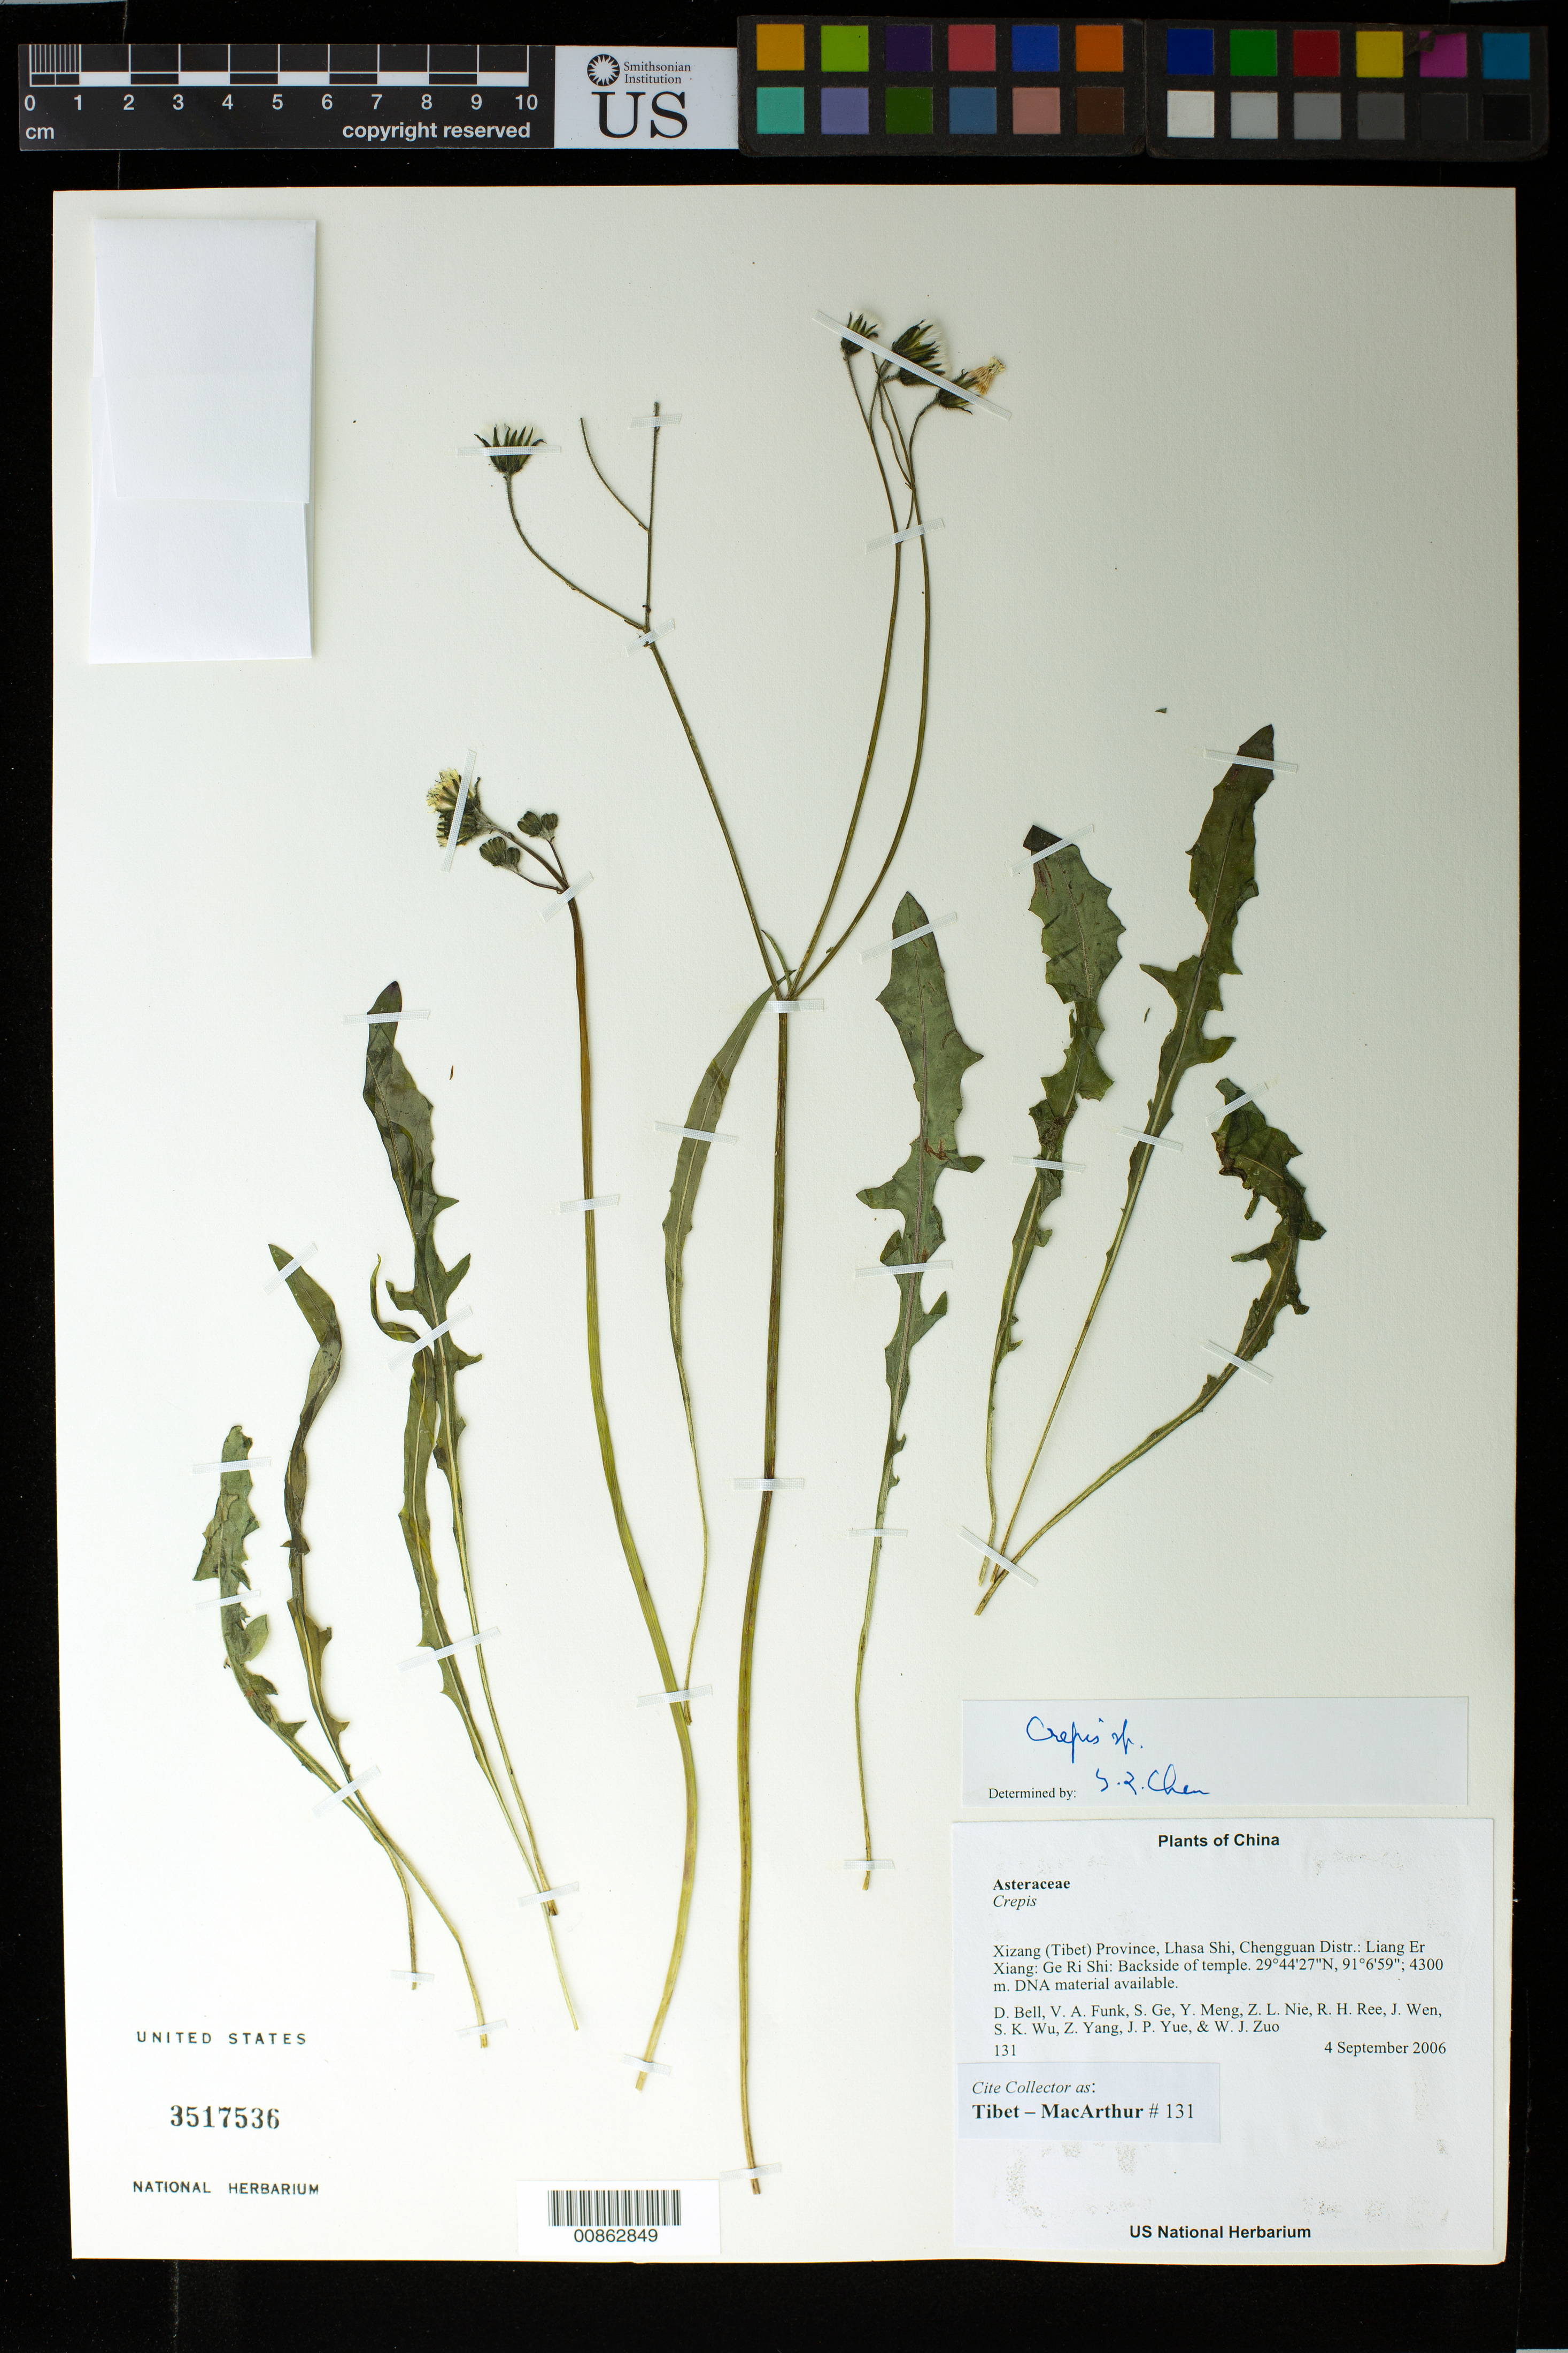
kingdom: Plantae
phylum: Tracheophyta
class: Magnoliopsida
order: Asterales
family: Asteraceae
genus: Crepis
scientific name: Crepis sp.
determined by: Yilin Chen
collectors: Tibet-MacArthur, D. A. Bell, V. Funk, S. Ge, Y. Meng, Z. Nie, R. Ree, J. Wen, S. K. Wu, Z. Yang, J. Yue & W. Zuo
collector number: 131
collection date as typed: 04 Sep 2006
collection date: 2006-09-04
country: China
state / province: Xizang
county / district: Lhasa Shi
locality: Chengguan Distr.: Liang Er Xiang: Ge Ri Shi. Backside of temple.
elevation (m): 4300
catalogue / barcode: US 3517536